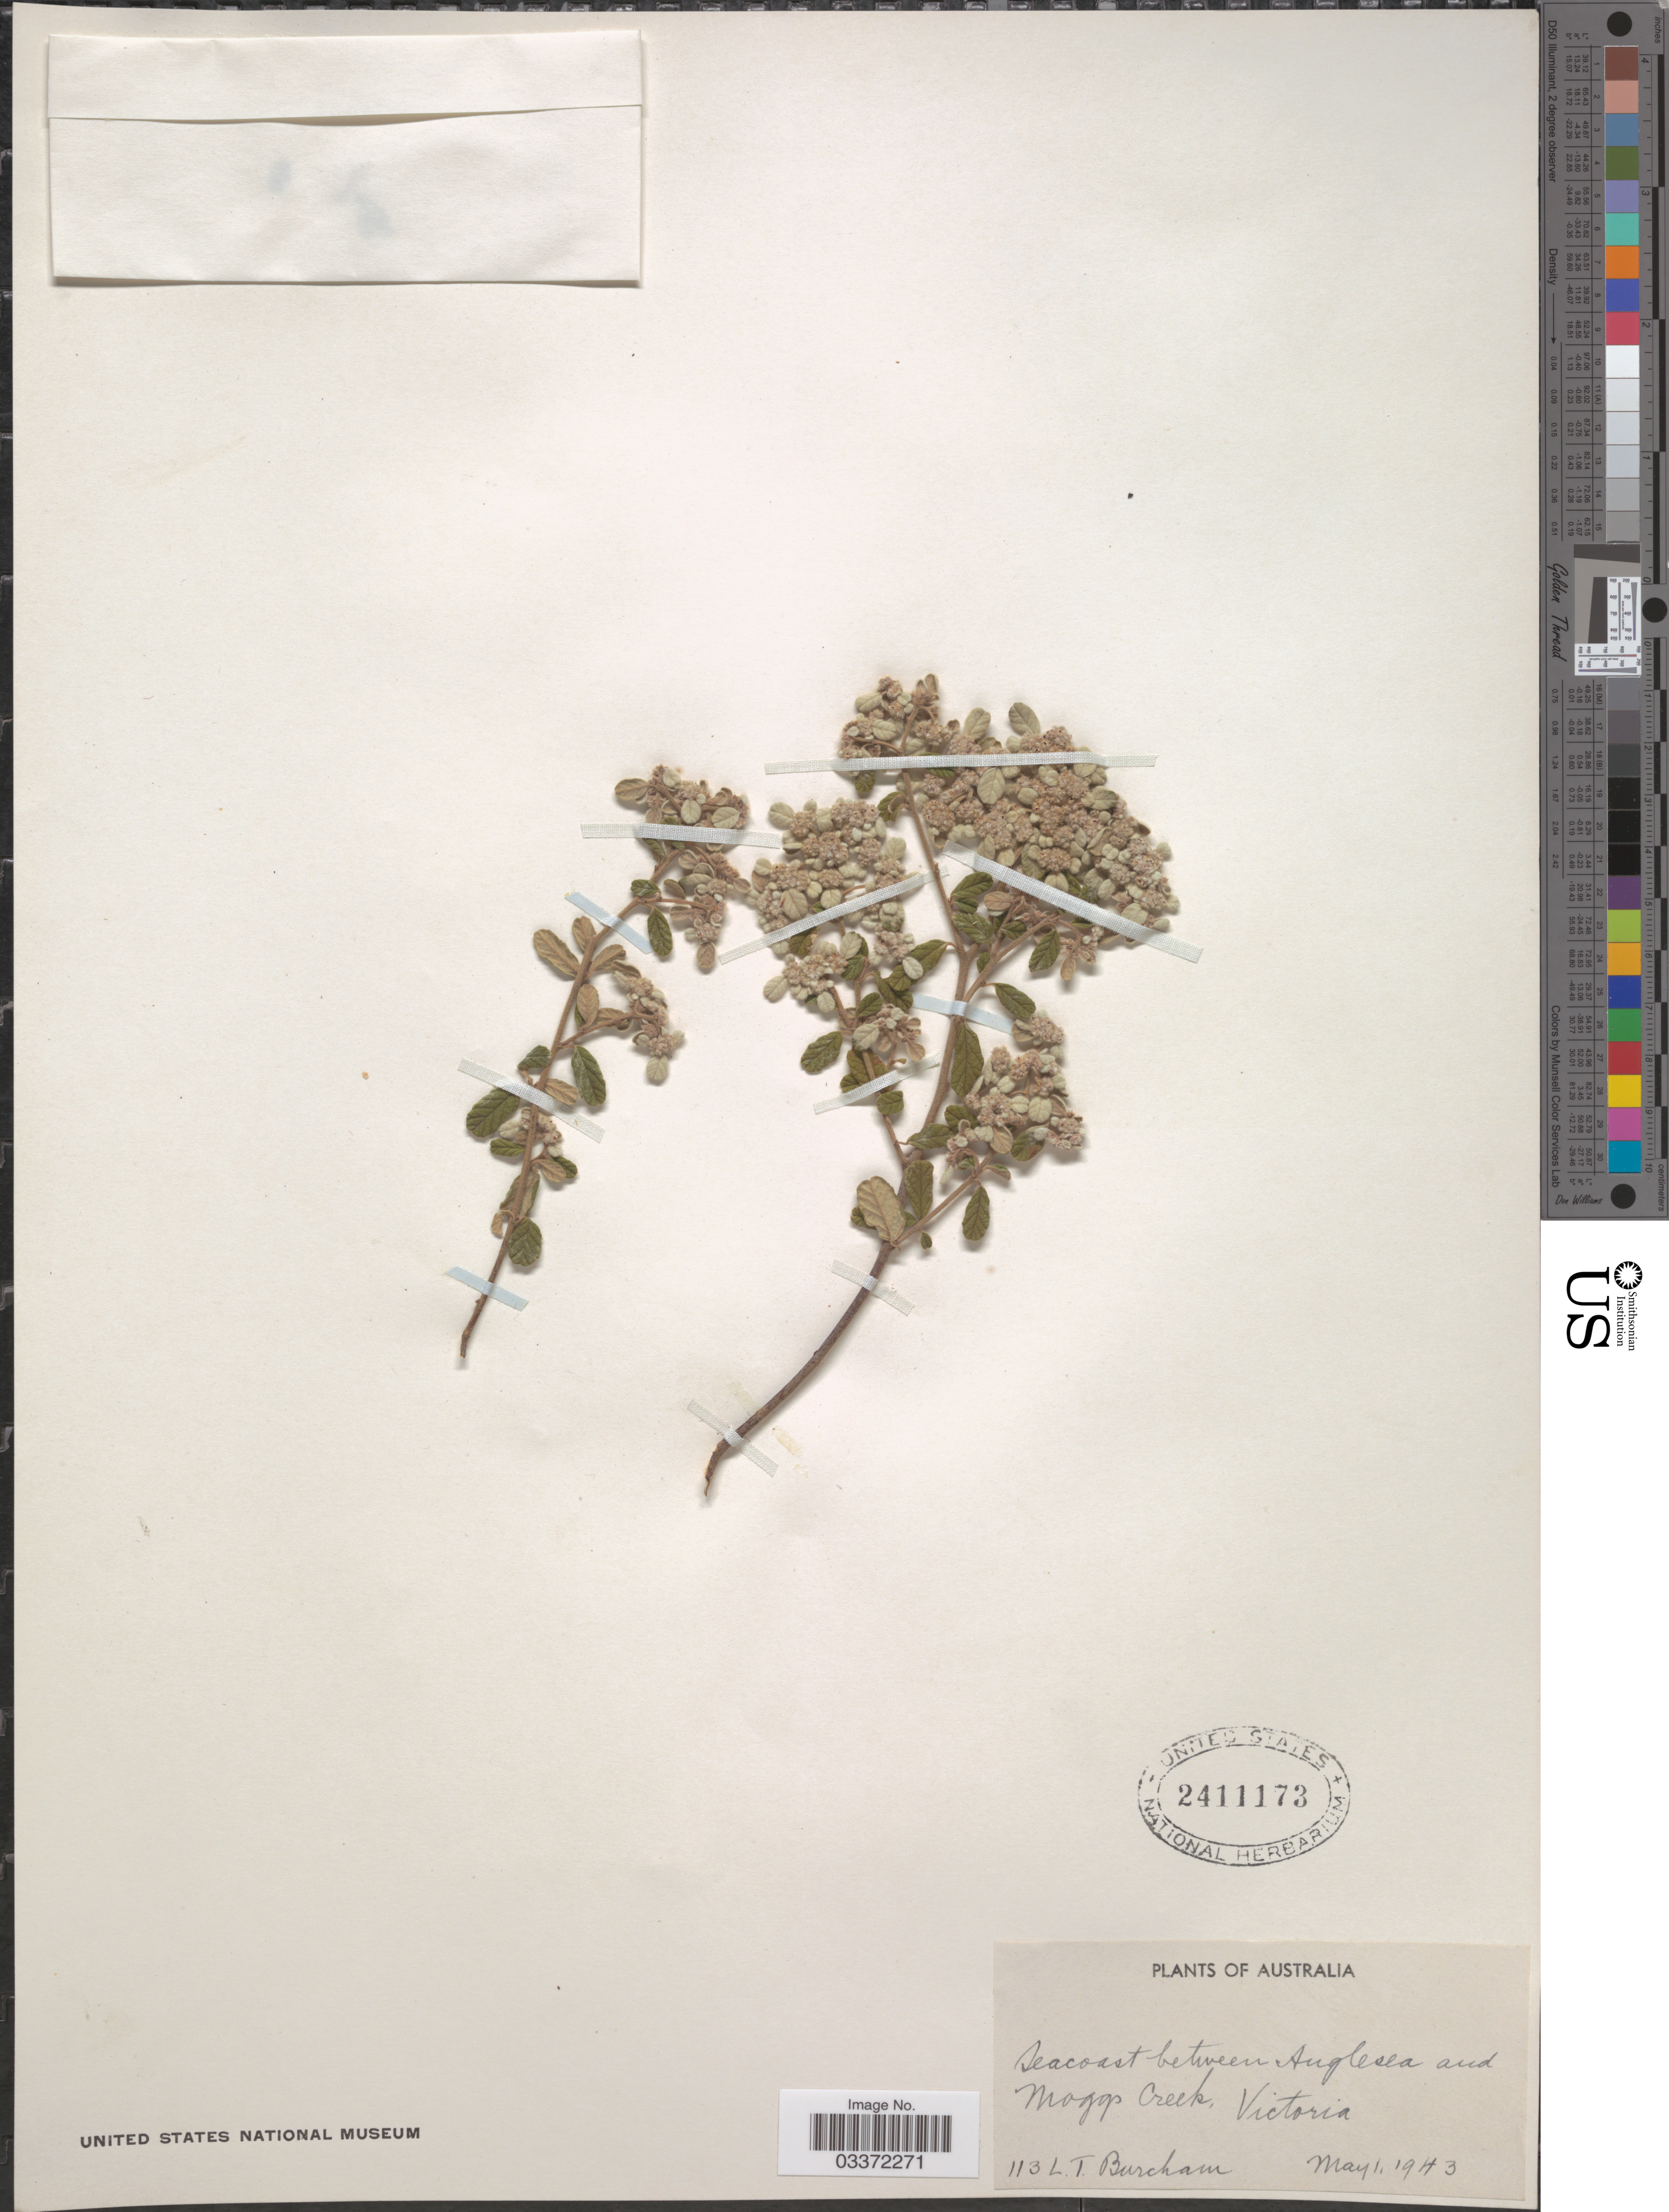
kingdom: Plantae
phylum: Tracheophyta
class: Magnoliopsida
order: Rosales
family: Rhamnaceae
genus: Pomaderris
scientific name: Pomaderris sp.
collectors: L. Burcham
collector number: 113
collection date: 1943-05-01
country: Australia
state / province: Victoria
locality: Moggs Creek, Victoria.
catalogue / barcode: US 2411173